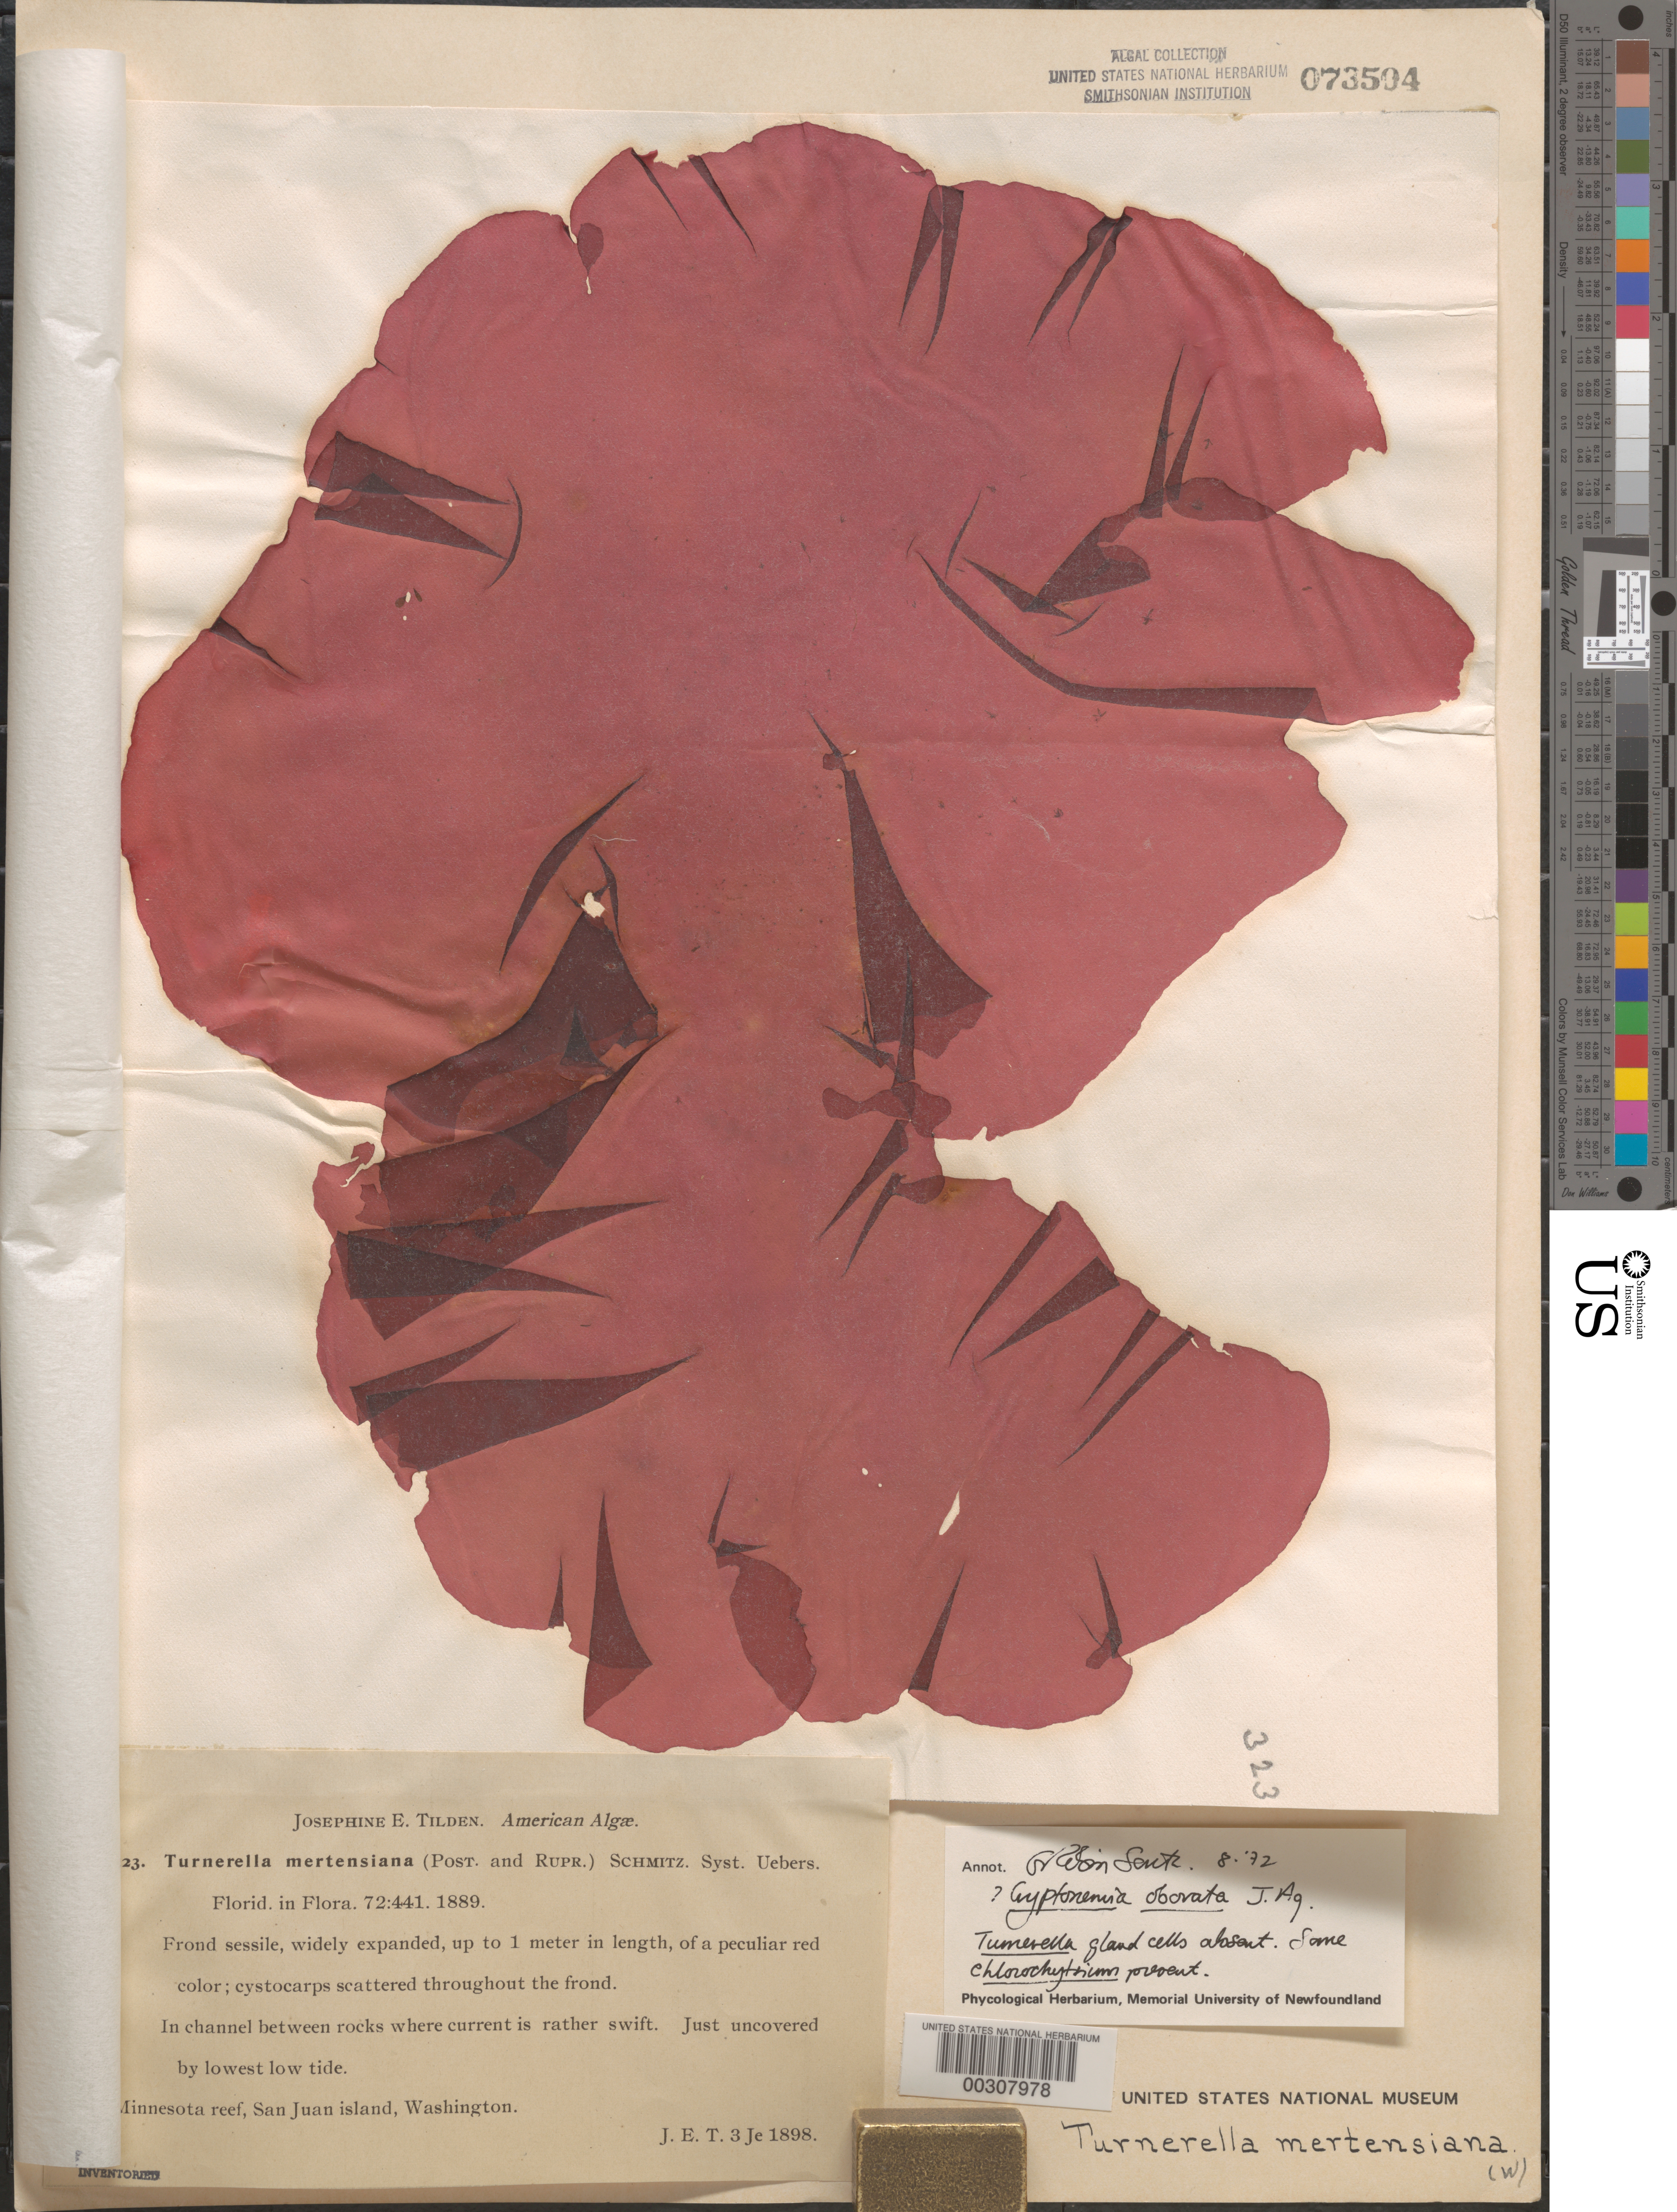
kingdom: Plantae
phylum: Rhodophyta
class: Florideophyceae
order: Halymeniales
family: Halymeniaceae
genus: Cryptonemia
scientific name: Cryptonemia obovata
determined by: South, G. R.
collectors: J. E. Tilden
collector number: JET 323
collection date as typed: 03 Jun 1898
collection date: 1898-06-03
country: United States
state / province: Washington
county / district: San Juan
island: San Juan Island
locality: Minnesota Reef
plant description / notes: Tilden, American Algae, as Turnerella mertensiana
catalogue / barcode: US 73504